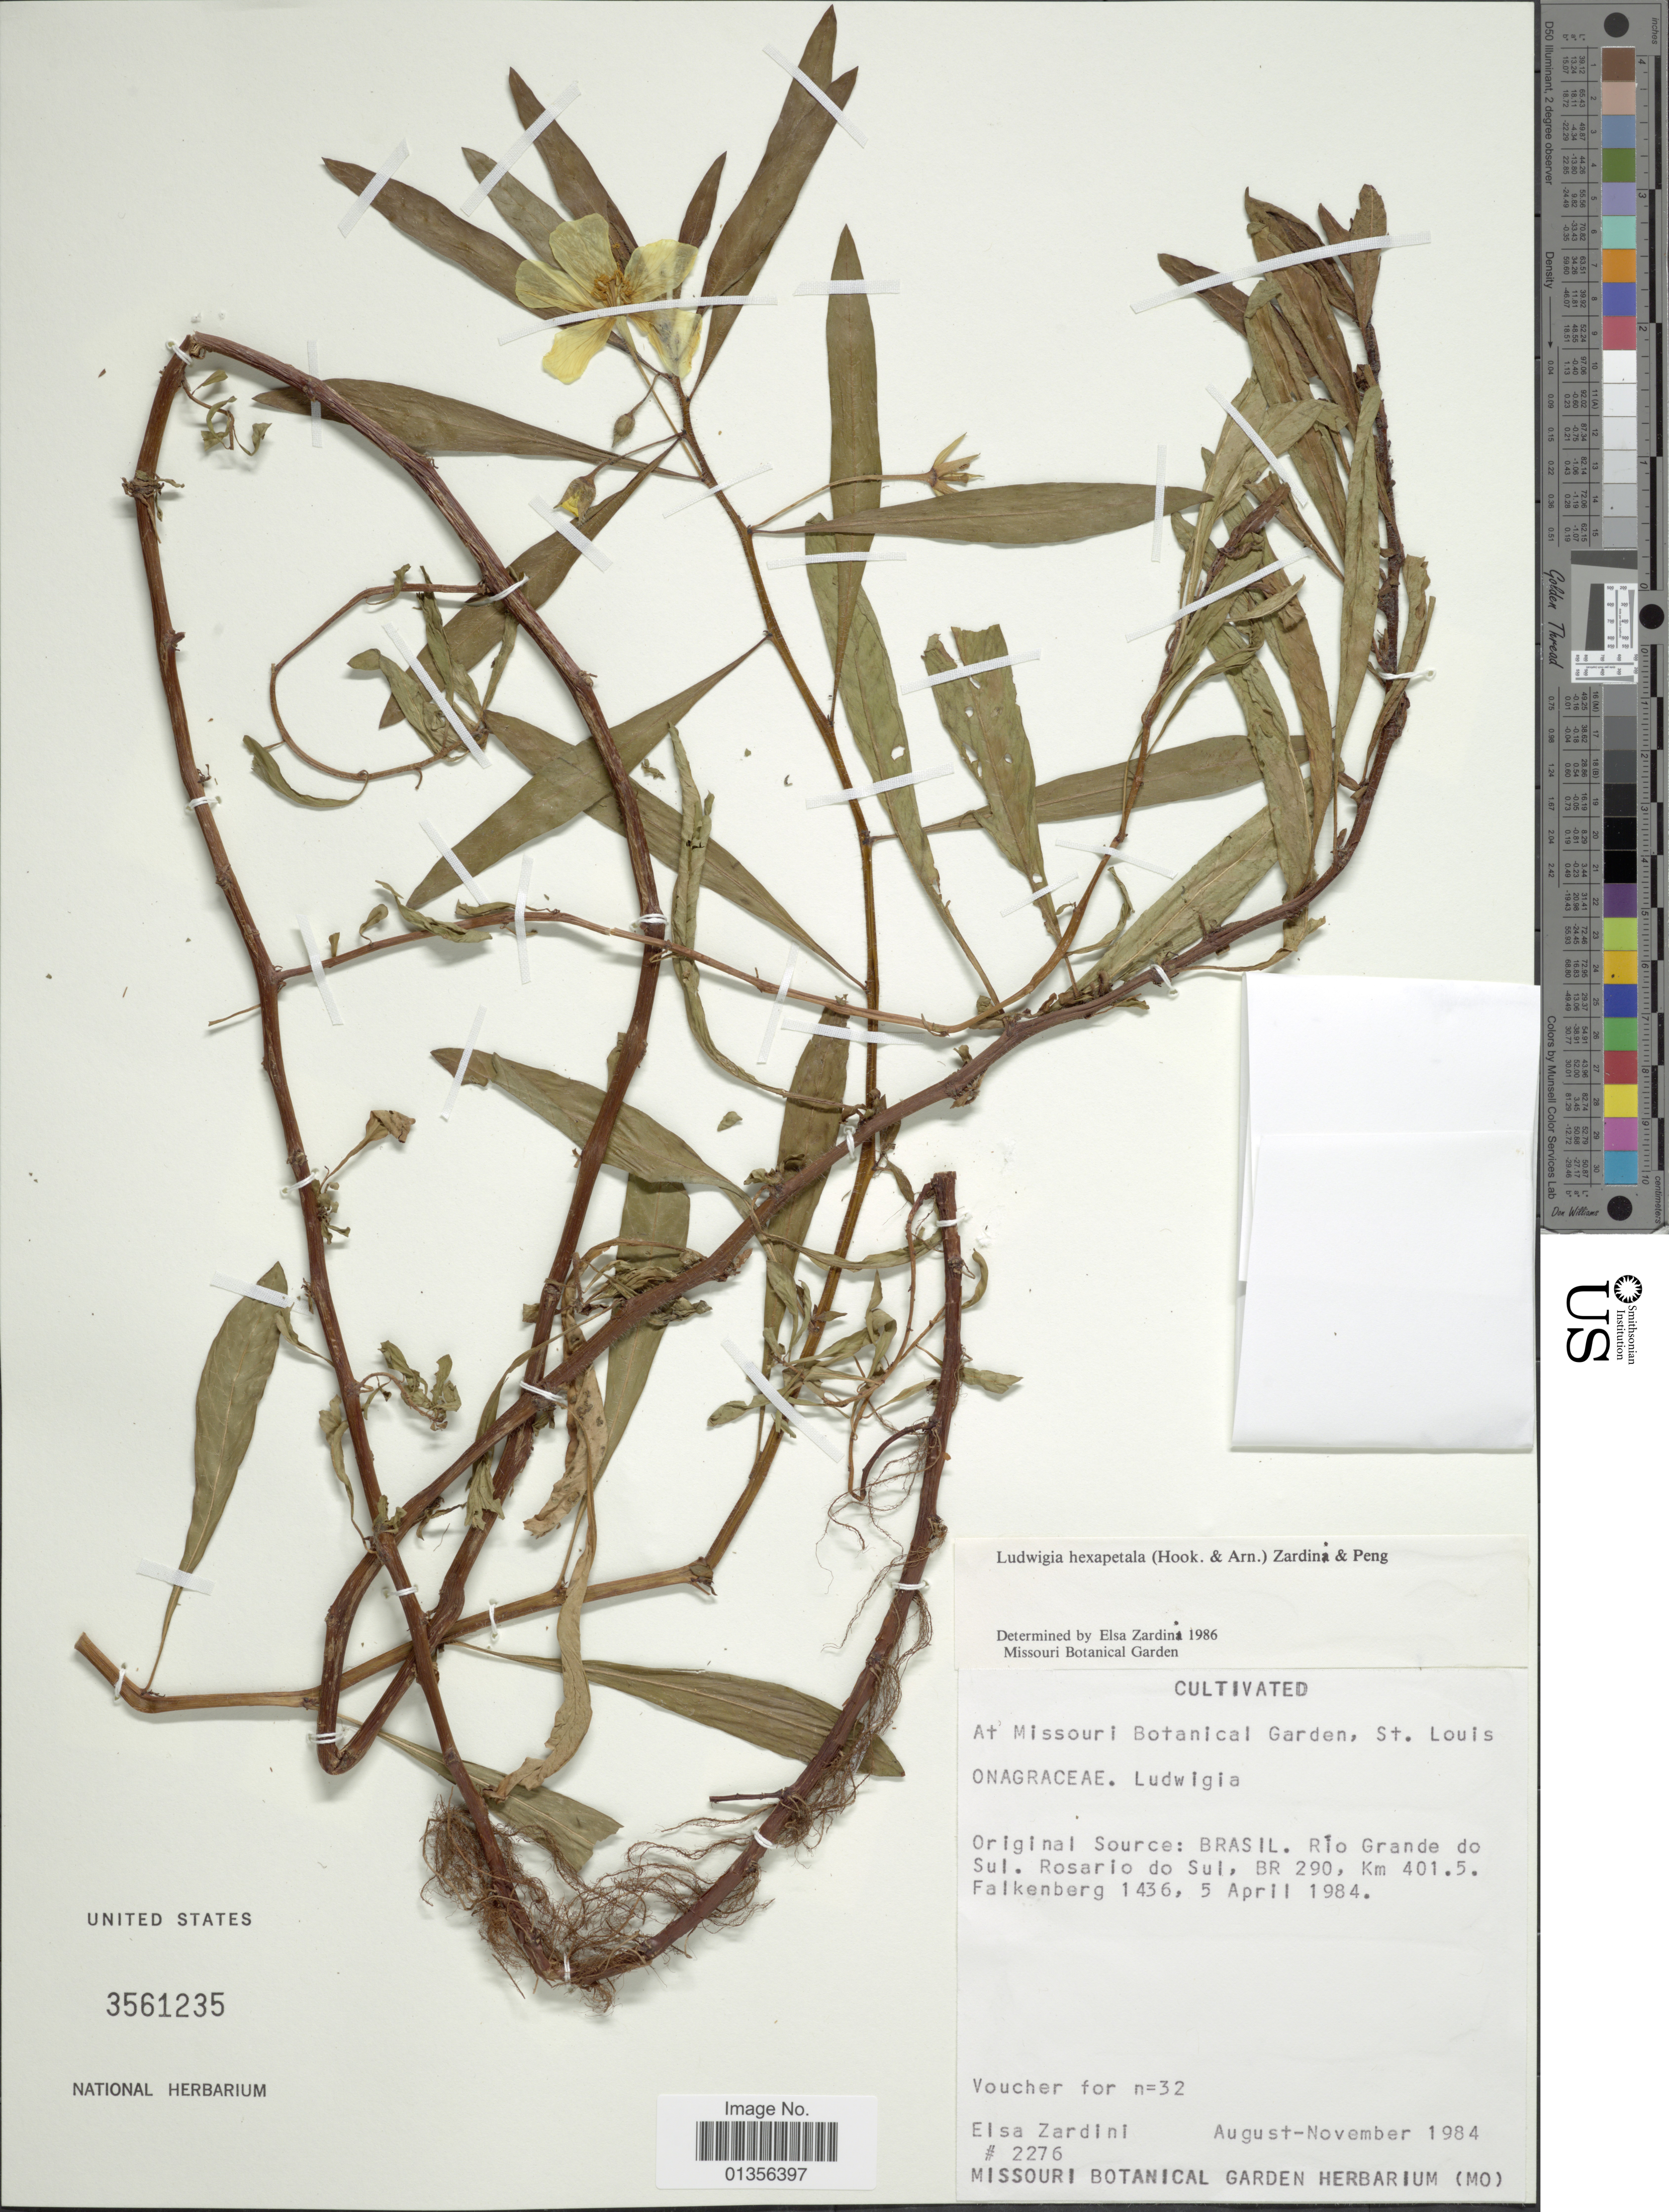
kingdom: Plantae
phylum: Tracheophyta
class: Magnoliopsida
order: Myrtales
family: Onagraceae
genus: Ludwigia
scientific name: Ludwigia hexapetala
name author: (Hook. & Arn.) Zardini et al.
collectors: E. M. Zardini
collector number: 2276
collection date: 1984-08/1984-11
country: United States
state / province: Missouri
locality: At Missouri Botanical Garden, St. Louis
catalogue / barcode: US 3561235